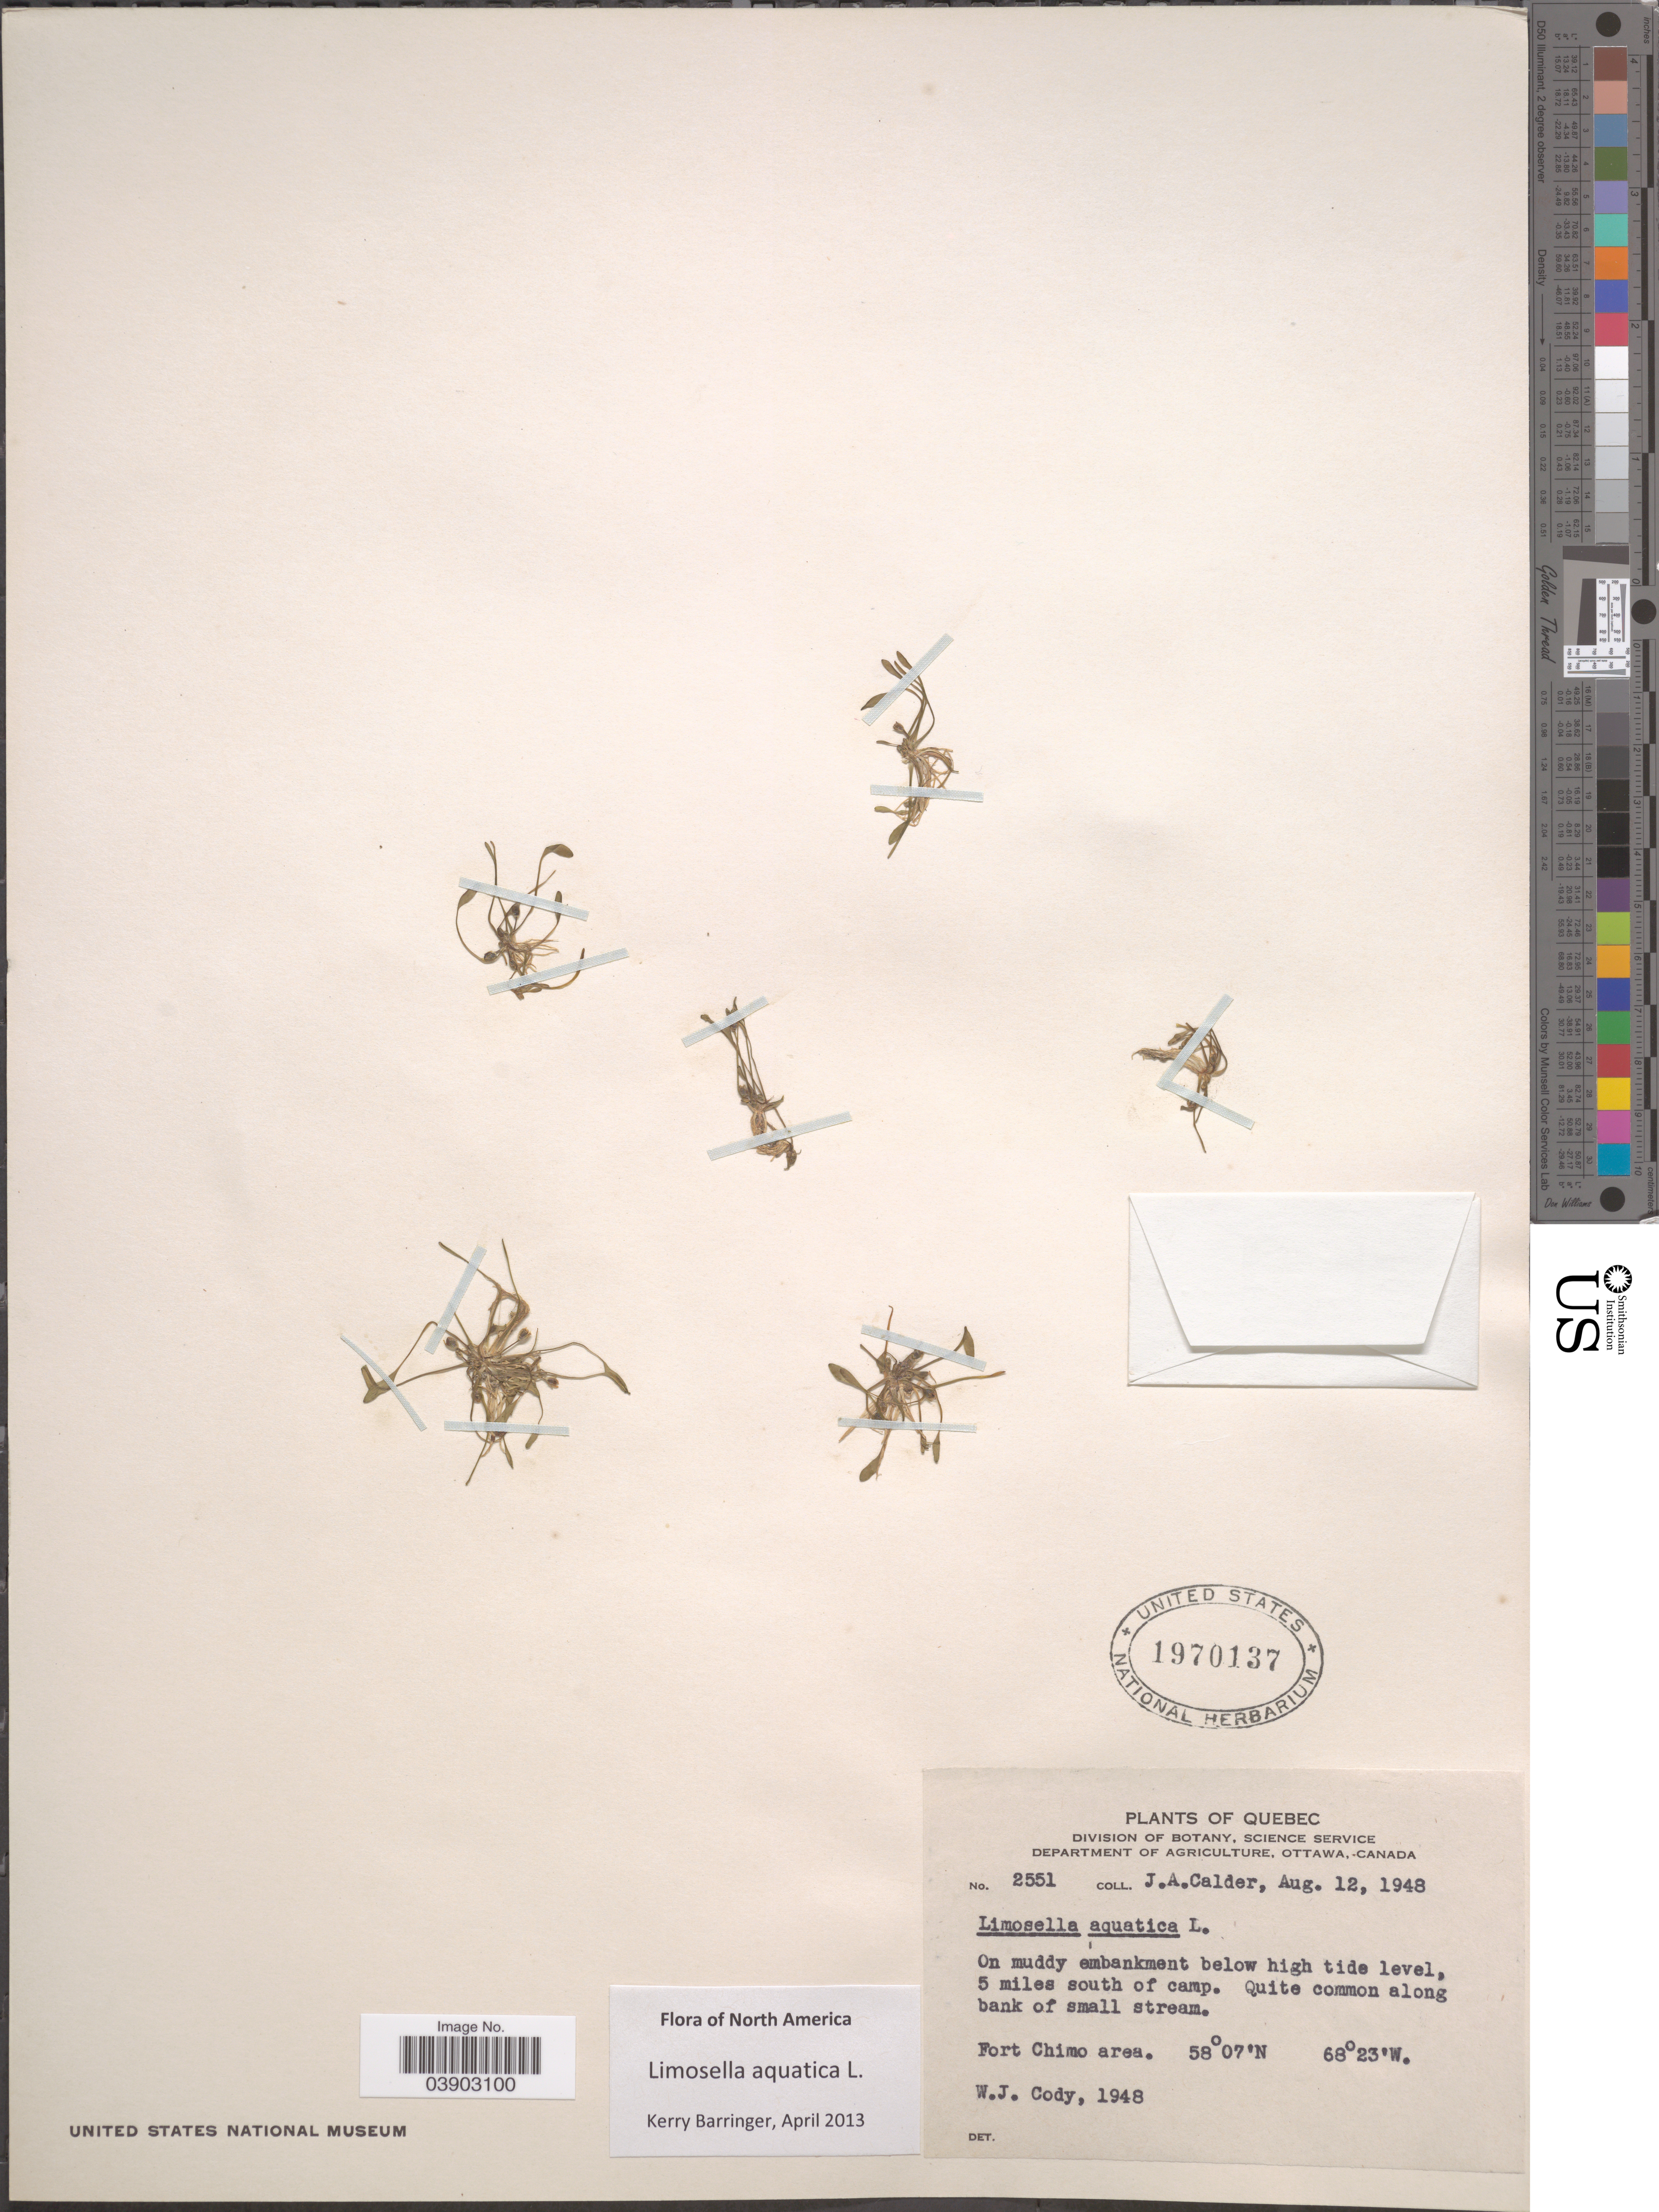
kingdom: Plantae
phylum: Tracheophyta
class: Magnoliopsida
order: Lamiales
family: Scrophulariaceae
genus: Limosella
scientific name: Limosella aquatica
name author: L.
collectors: J. A. Calder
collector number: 2551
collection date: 1948-08-12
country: Canada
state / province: Quebec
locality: On muddy embankment below high tide level, 5 miles south of camp. Along bank of small stream. Fort Chimo area.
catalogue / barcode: US 1970137